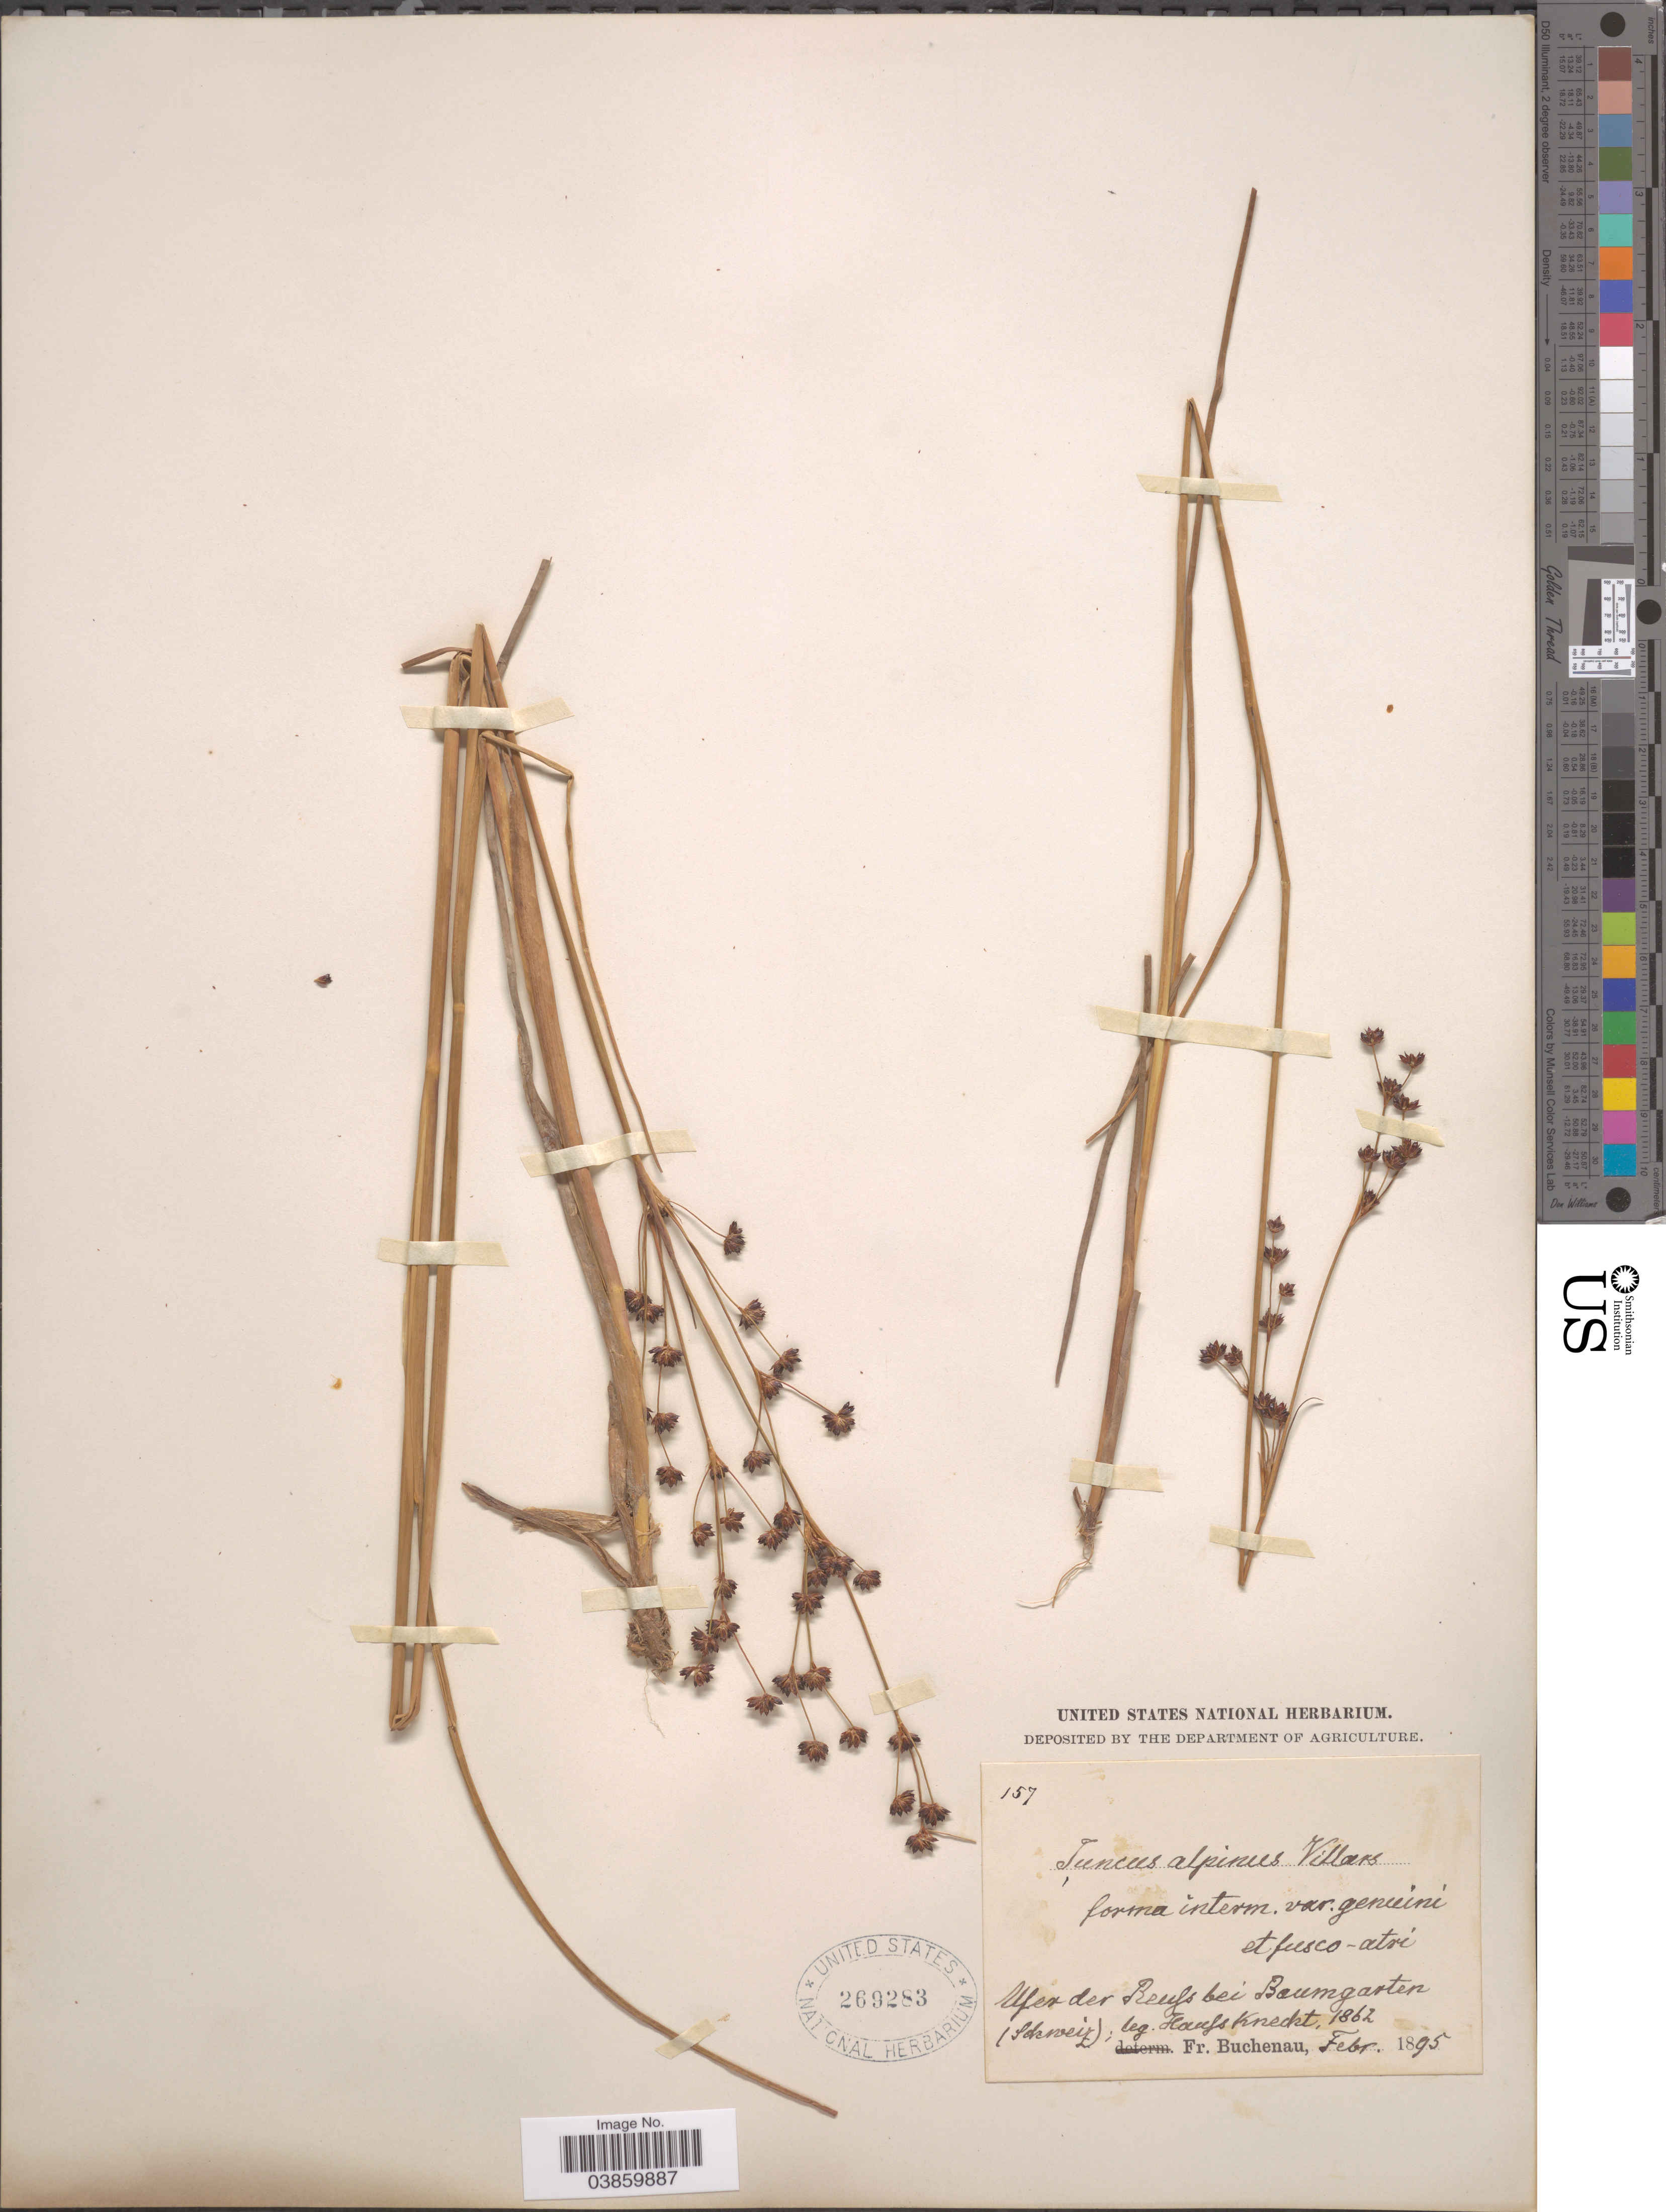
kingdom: Plantae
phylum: Tracheophyta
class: Liliopsida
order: Poales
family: Juncaceae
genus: Juncus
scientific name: Juncus alpinus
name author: Vill.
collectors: H. Kneckt & F. Buchenau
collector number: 157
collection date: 1895-02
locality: Ufes [interpreted] der Beufs bei Baumgarten (Schneiz).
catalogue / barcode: US 269283